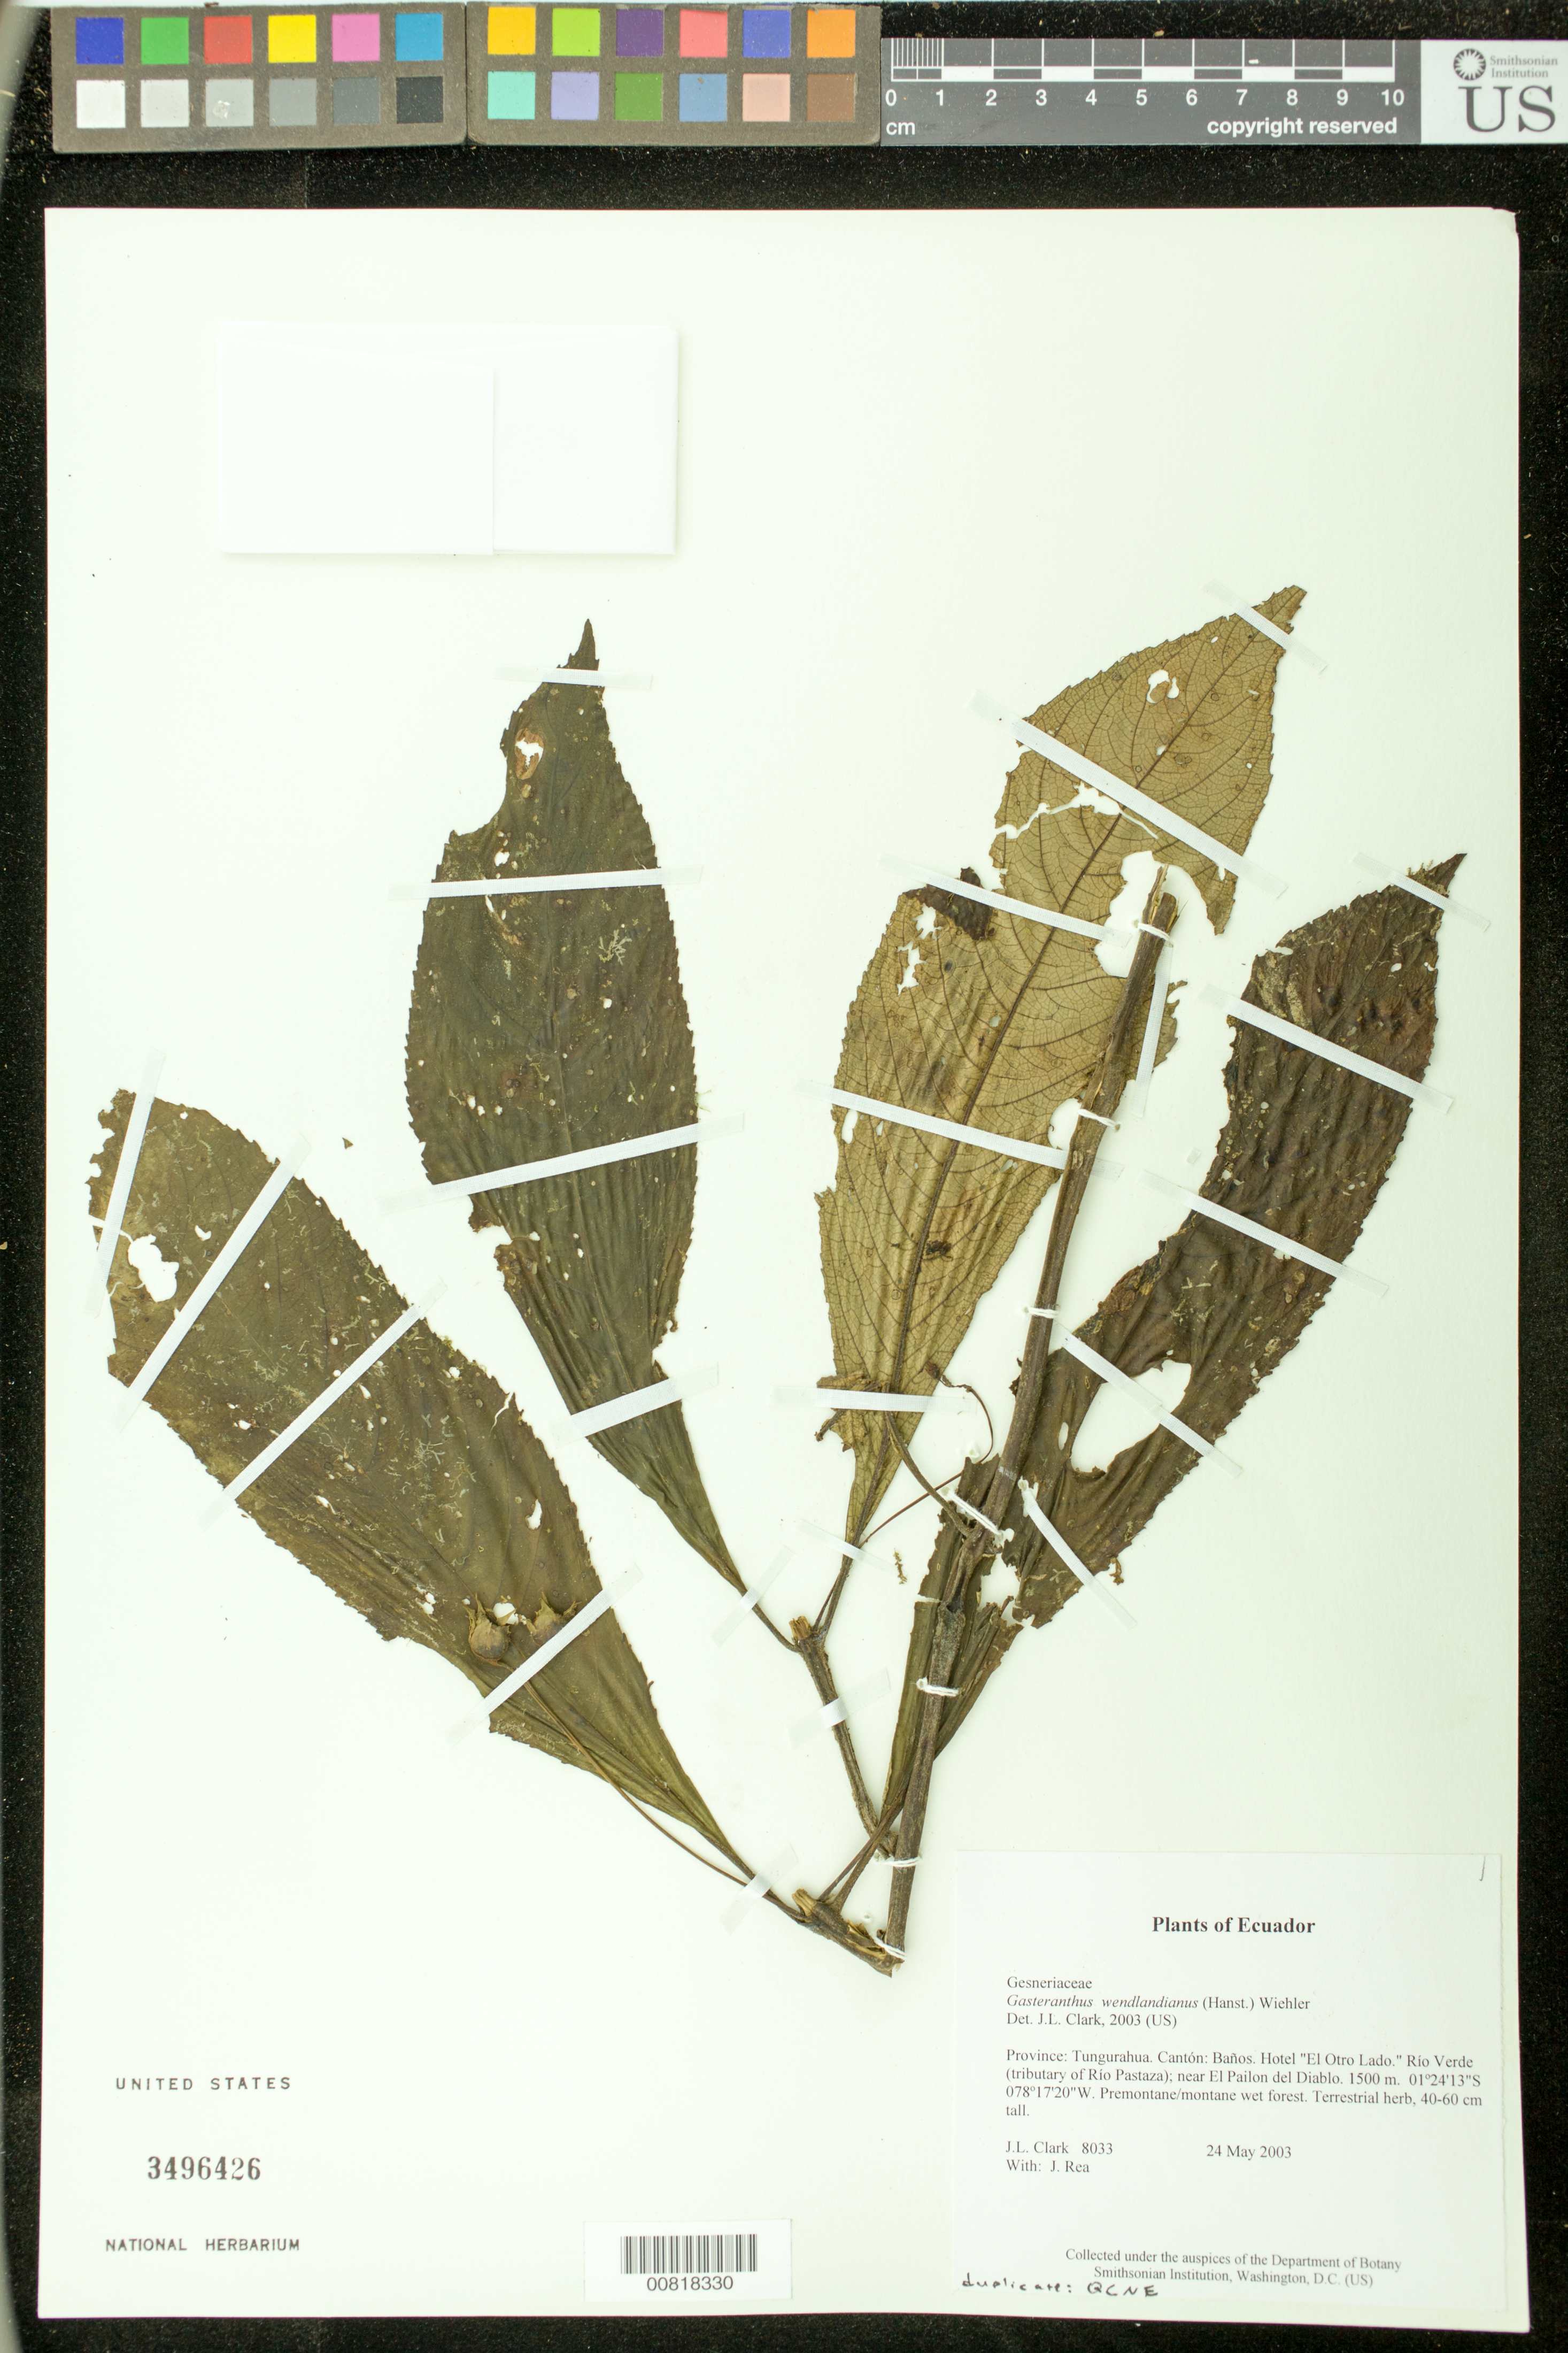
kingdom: Plantae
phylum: Tracheophyta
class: Magnoliopsida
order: Lamiales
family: Gesneriaceae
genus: Gasteranthus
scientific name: Gasteranthus wendlandianus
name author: (Hanst.) Wiehler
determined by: Clark, J. L., (SEL), The Marie Selby Botanical Garden (UNITED STATES)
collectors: J. L. Clark & J. Rea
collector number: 8033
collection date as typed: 24 May 2003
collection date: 2003-05-24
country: Ecuador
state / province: Tungurahua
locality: Baños. Hotel "El Otro Lado." Río Verde (tributary of Río Pastaza); near El Pailon del Diablo.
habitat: Premontane/montane wet forest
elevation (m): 1500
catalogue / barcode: US 3496426